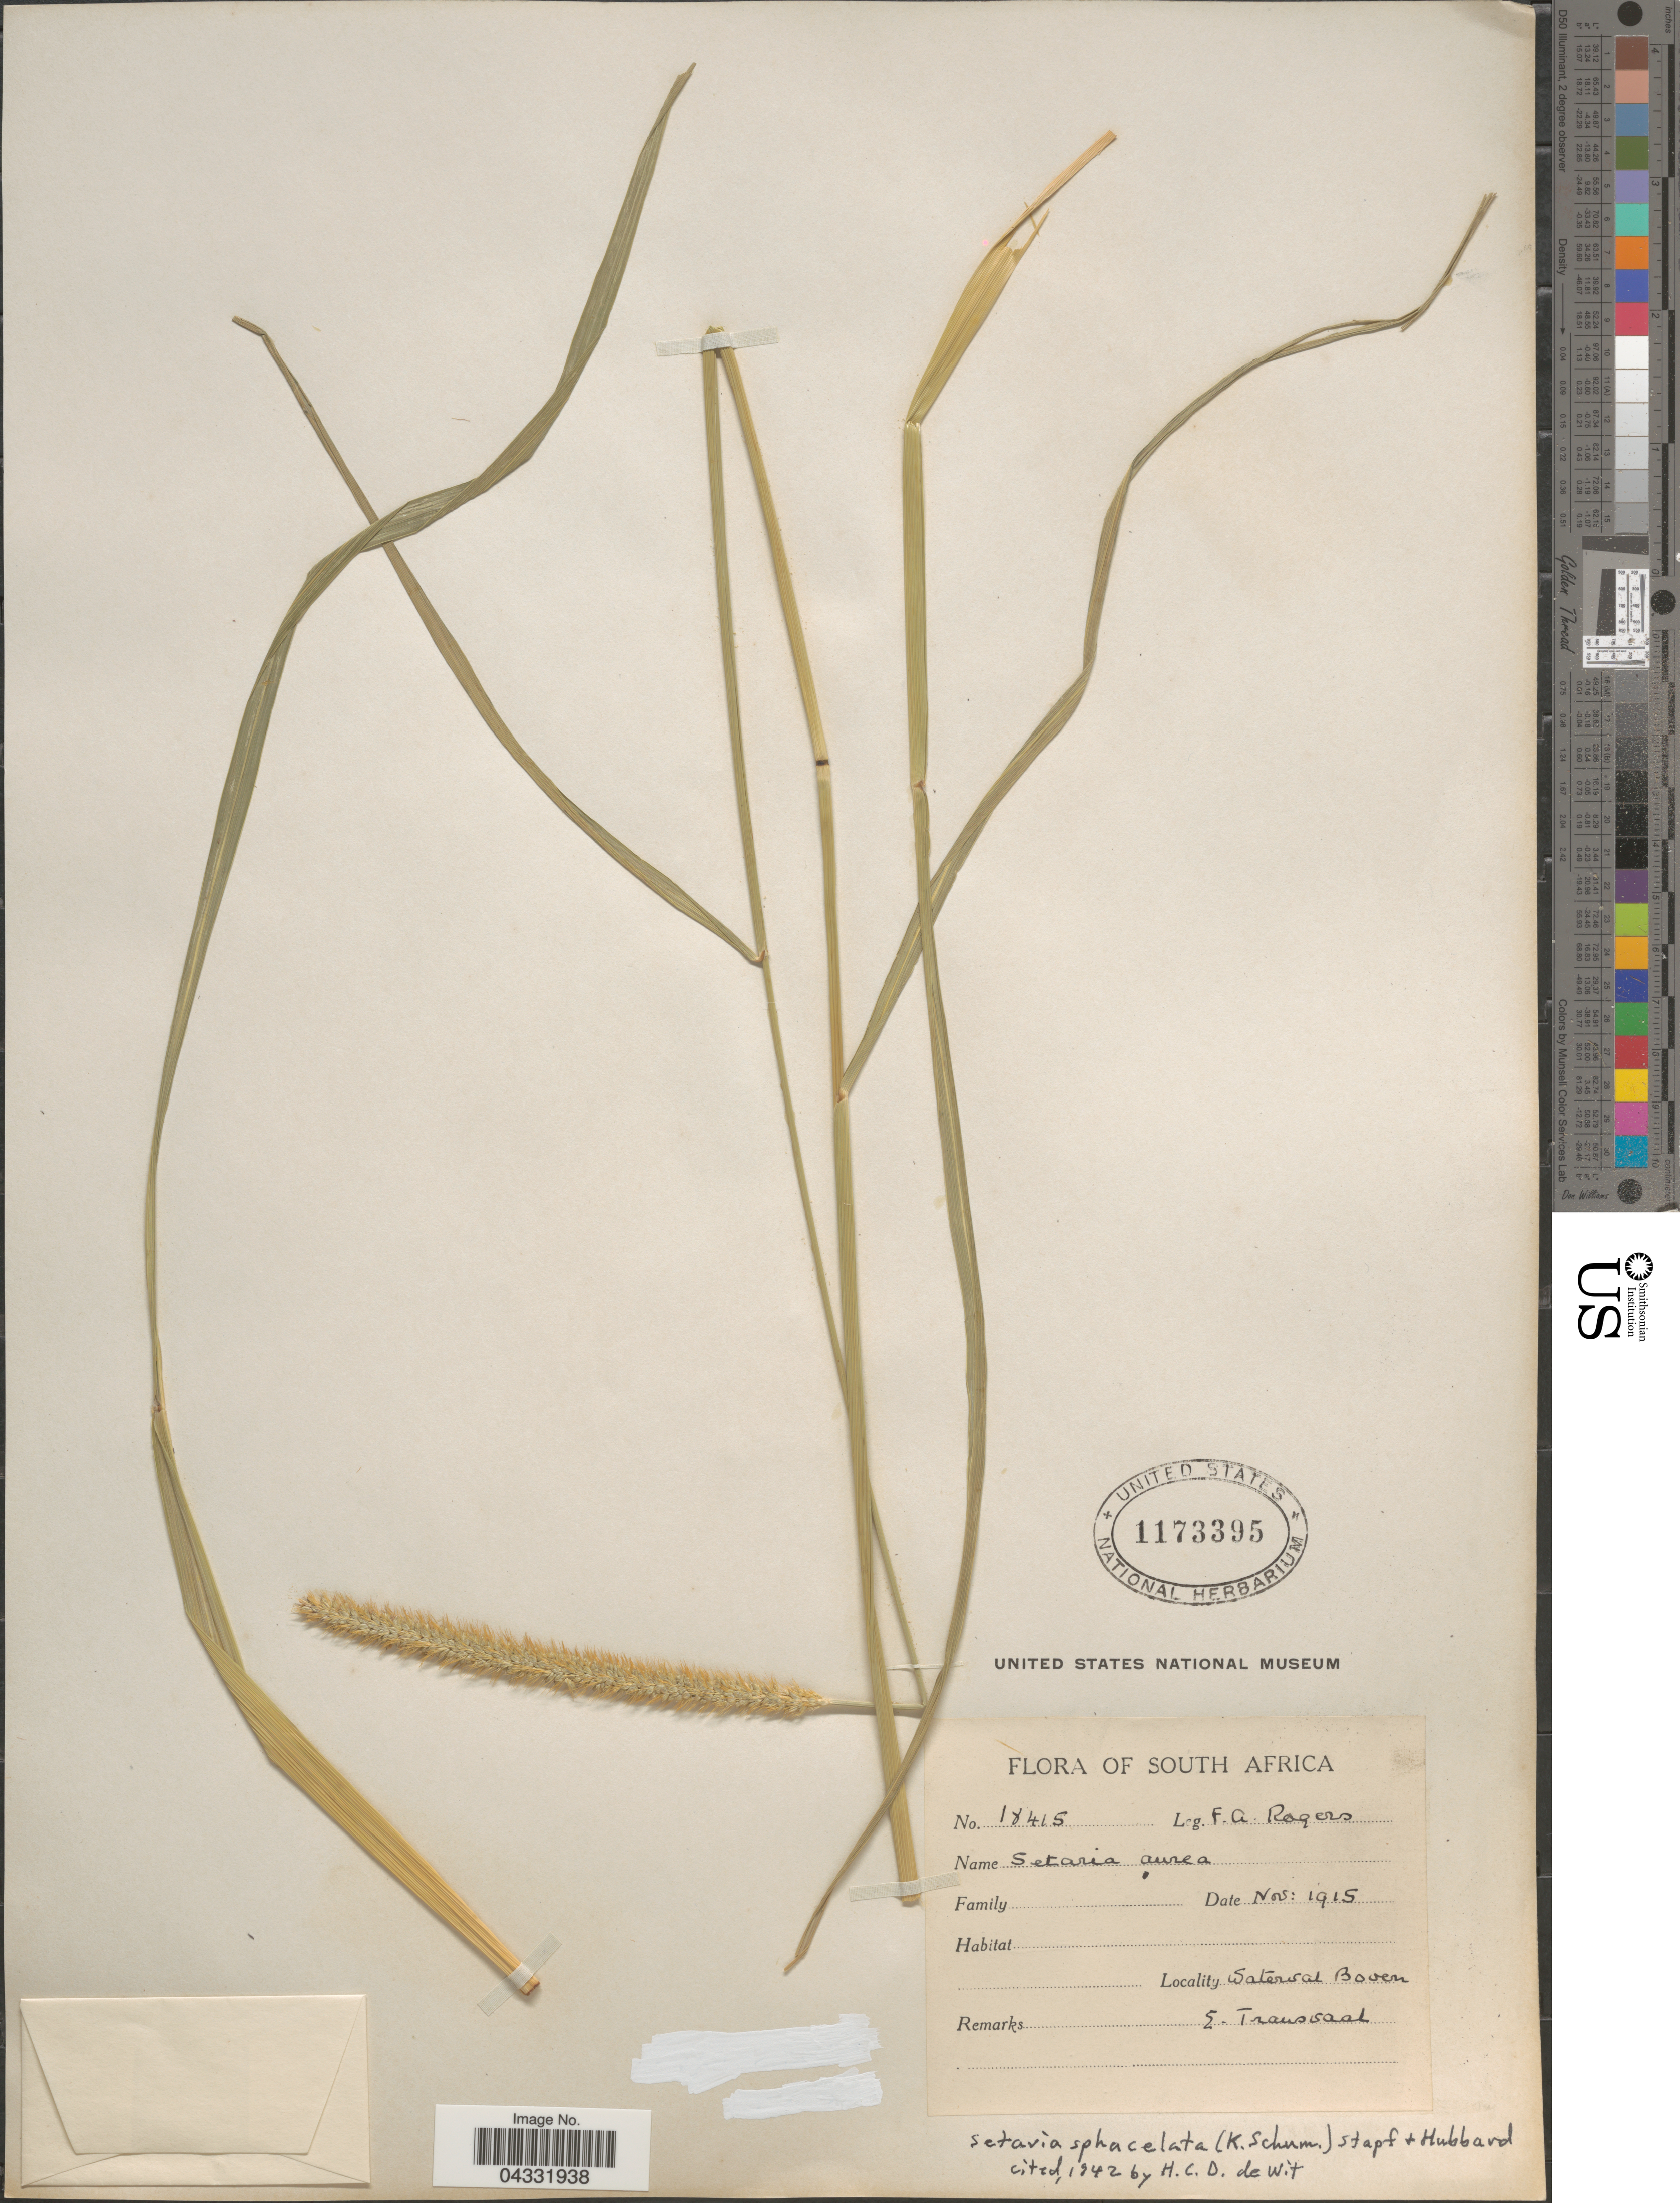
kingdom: Plantae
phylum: Tracheophyta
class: Liliopsida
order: Poales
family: Poaceae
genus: Setaria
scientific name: Setaria sphacelata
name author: (Schumach.) Stapf & Hubb. ex Moss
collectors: F. A. Rogers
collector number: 18415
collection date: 1915-11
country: South Africa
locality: Waterval Boven. E. Transvaal.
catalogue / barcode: US 1173395